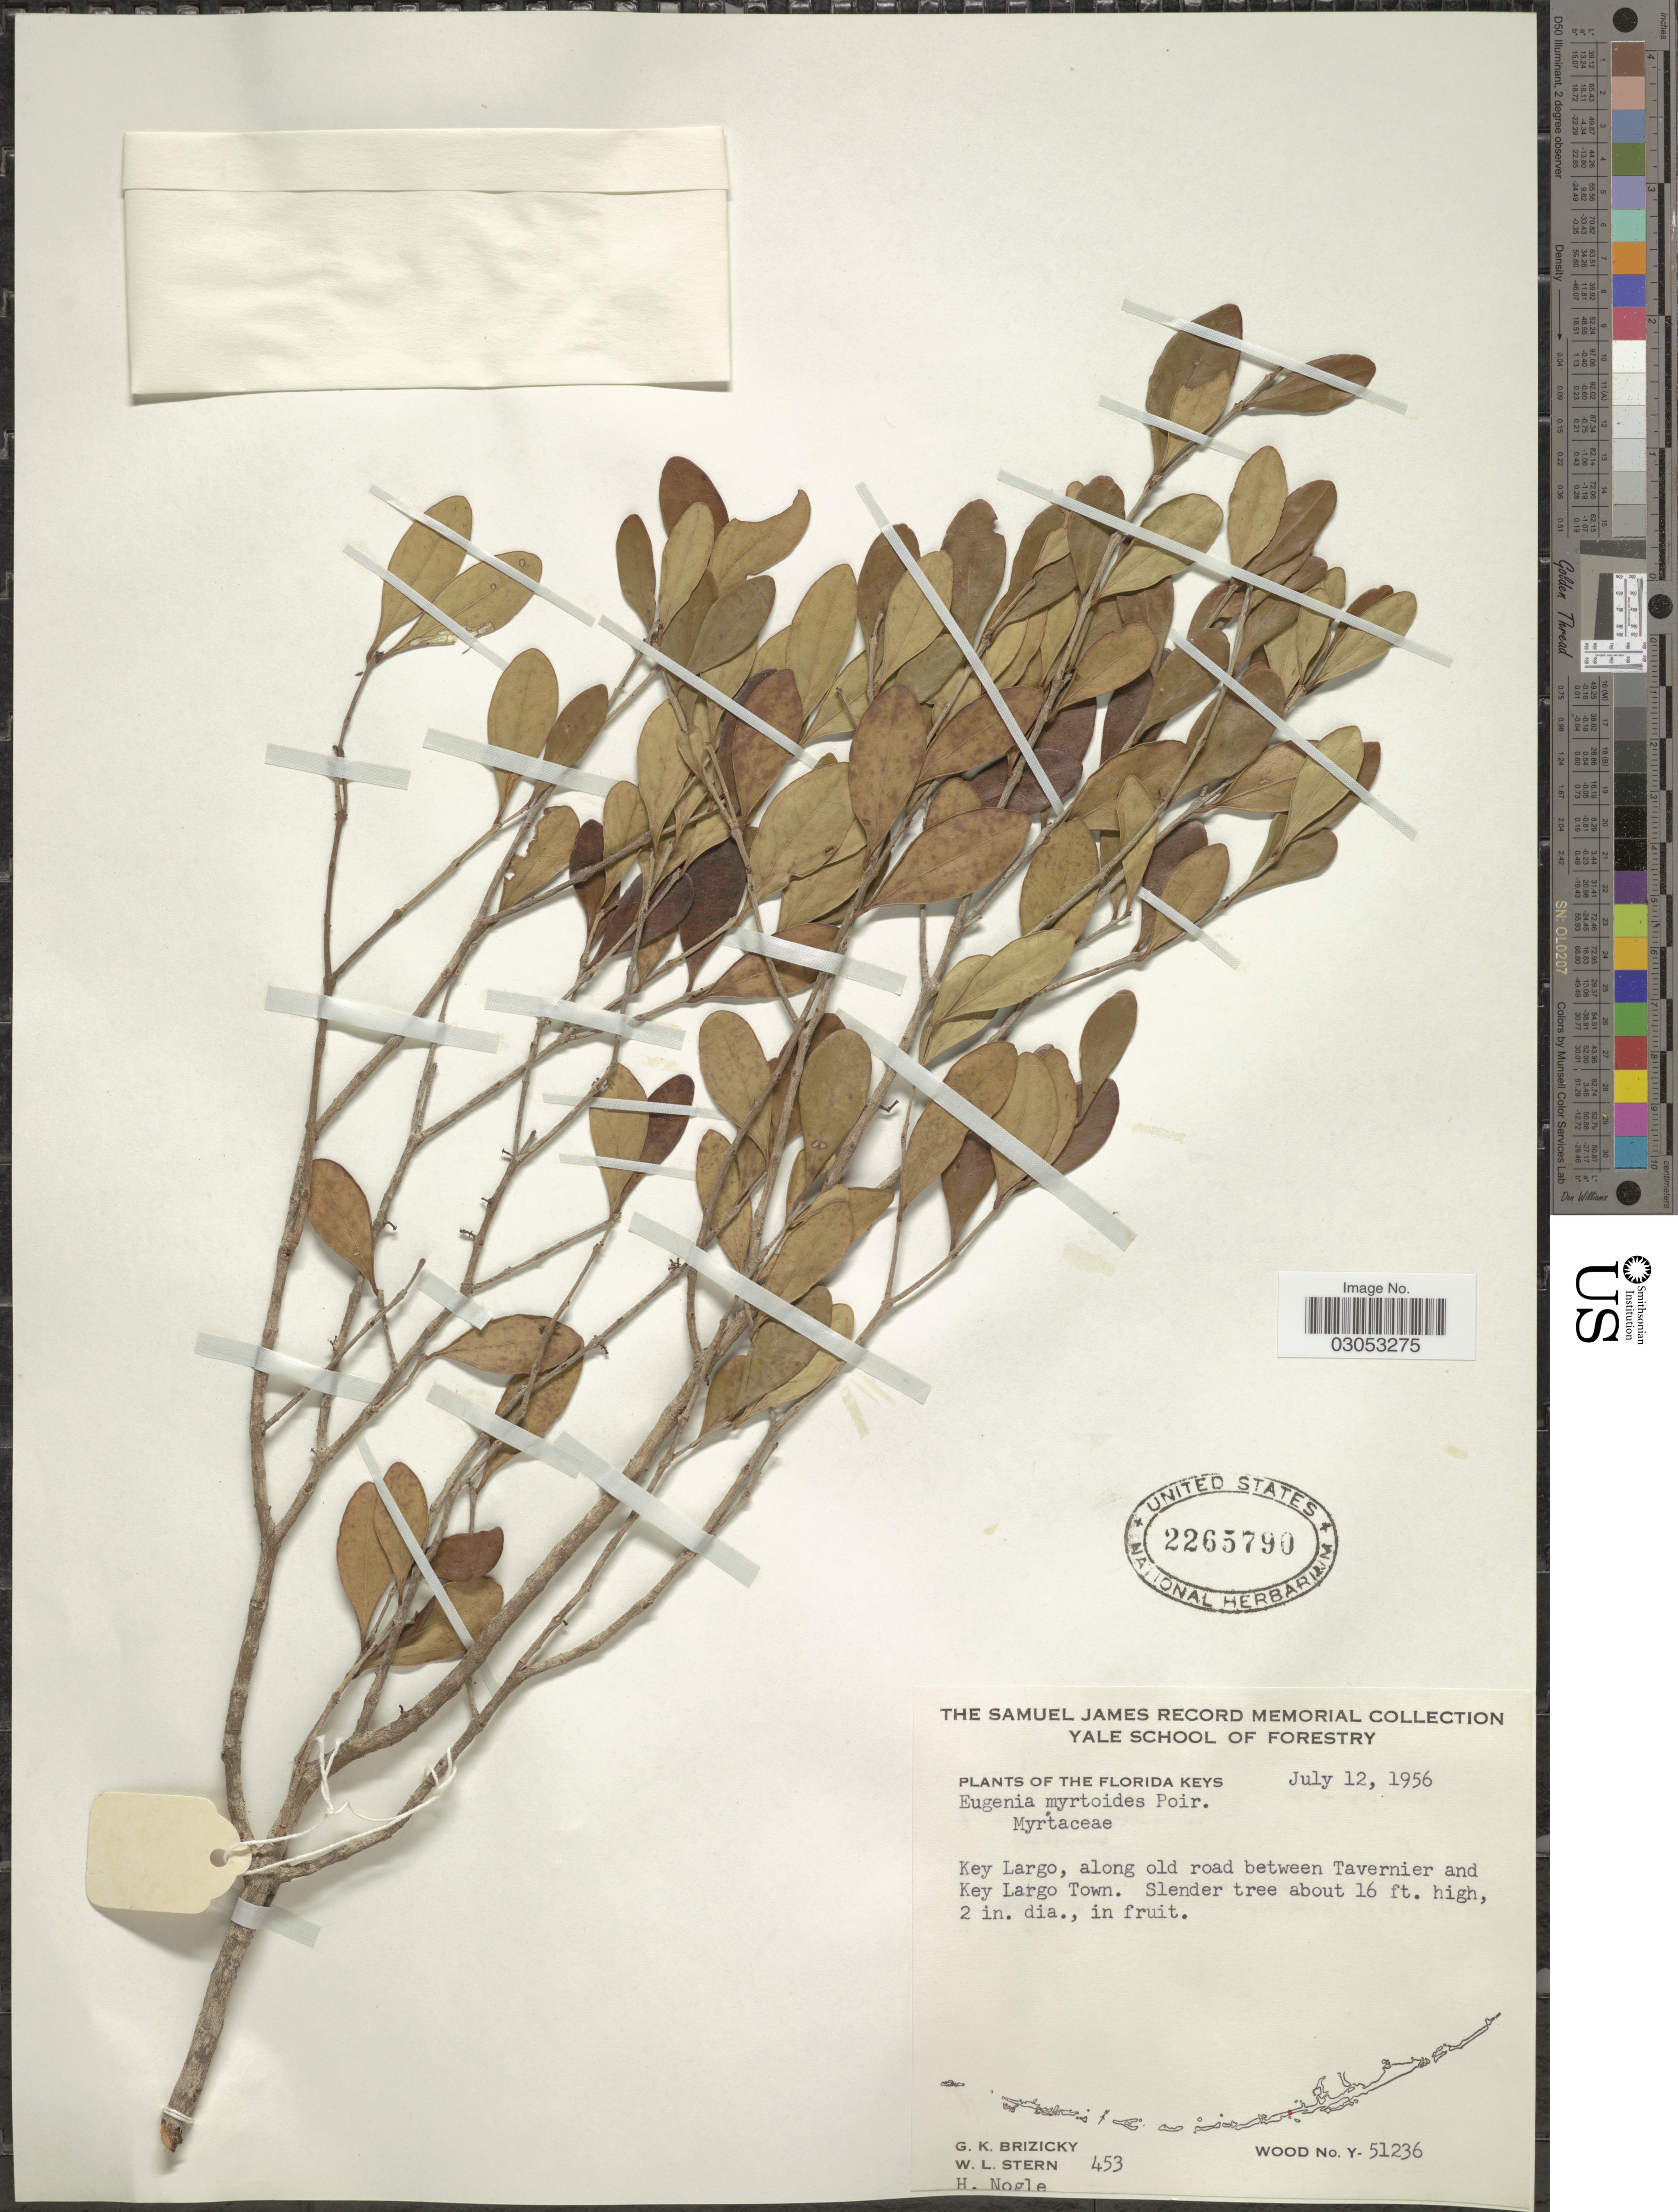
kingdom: Plantae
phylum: Tracheophyta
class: Magnoliopsida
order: Myrtales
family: Myrtaceae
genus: Eugenia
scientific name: Eugenia foetida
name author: Pers.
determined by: Strong, Mark T., (BOT), Smithsonian Institution - National Museum of Natural History (UNITED STATES)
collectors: G. K. Brizicky, W. L. Stern & H. Nogle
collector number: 453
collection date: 1956-07-12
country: United States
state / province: Florida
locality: The Florida Keys, Key Largo, along old road between Tavernier and Key Largo Town.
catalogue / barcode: US 2265790